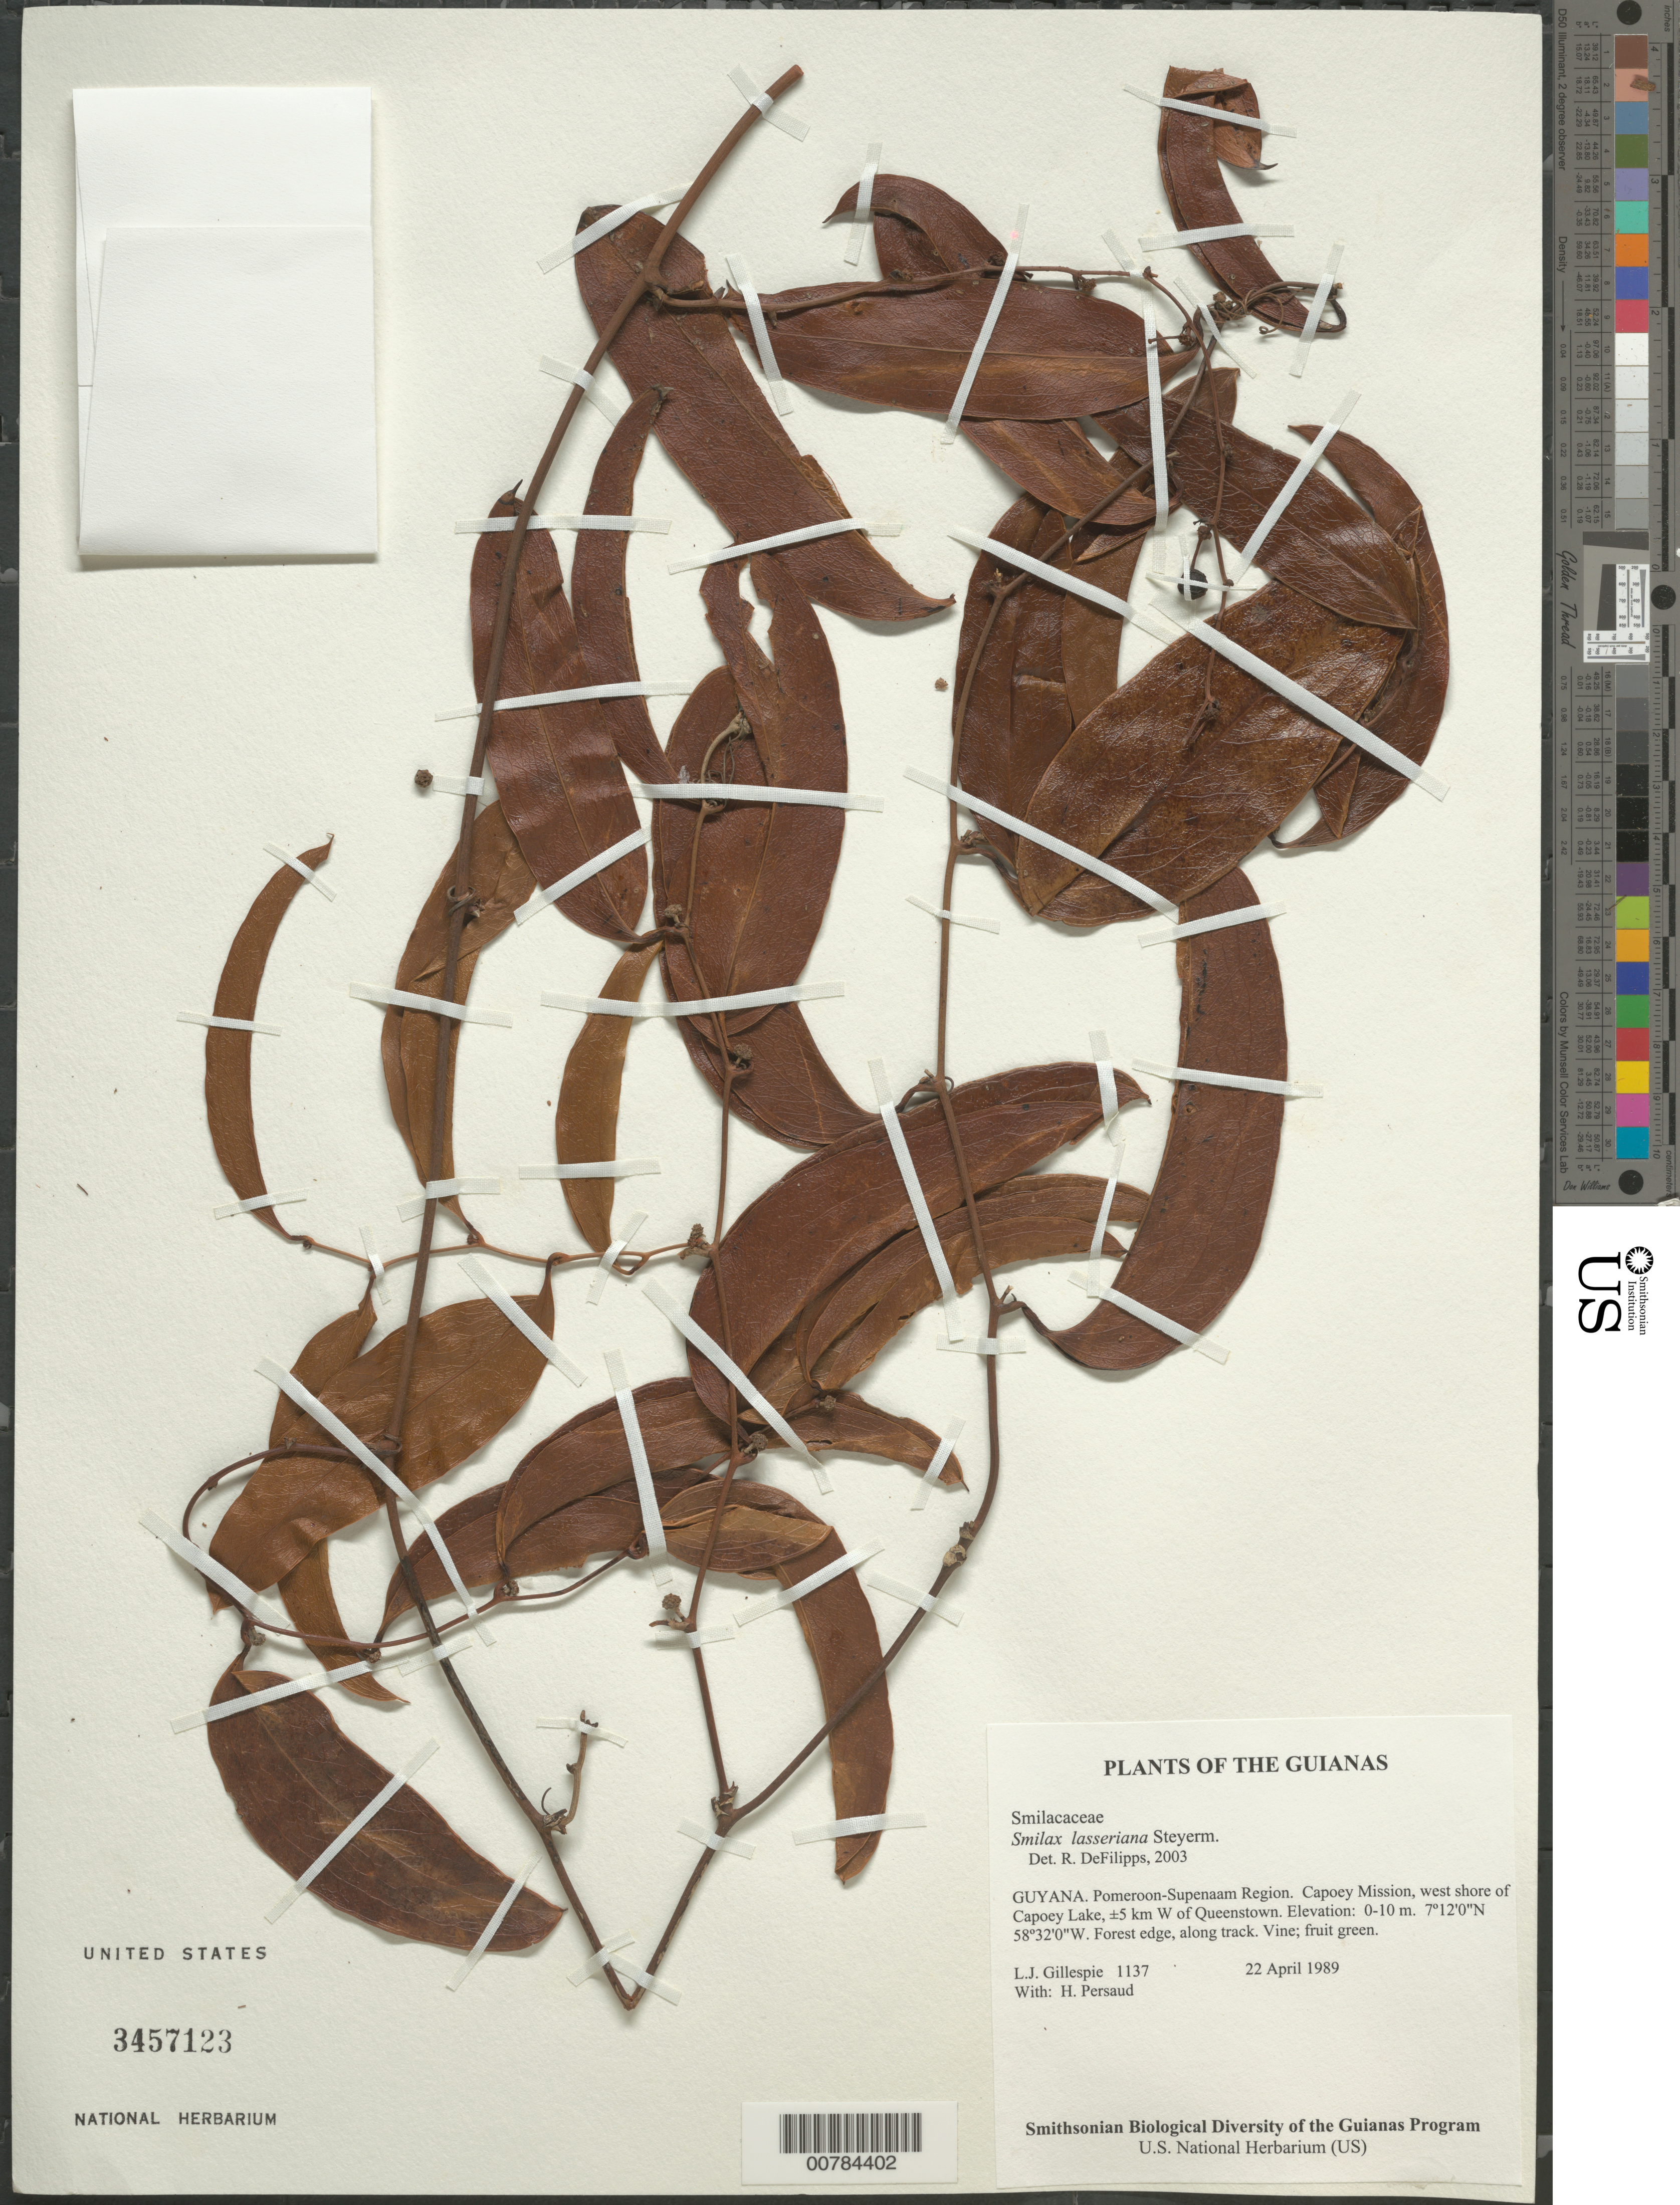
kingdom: Plantae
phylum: Tracheophyta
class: Liliopsida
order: Liliales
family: Smilacaceae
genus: Smilax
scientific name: Smilax lasseriana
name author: Steyerm.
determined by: DeFilipps, R. A.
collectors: L. J. Gillespie & H. Persaud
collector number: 1137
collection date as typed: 22 April 1989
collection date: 1989-04-22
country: Guyana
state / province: Pomeroon-Supenaam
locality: Capoey Mission, west shore of Capoey Lake, ±5 km W of Queenstown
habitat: Forest edge, along track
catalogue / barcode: US 3457123